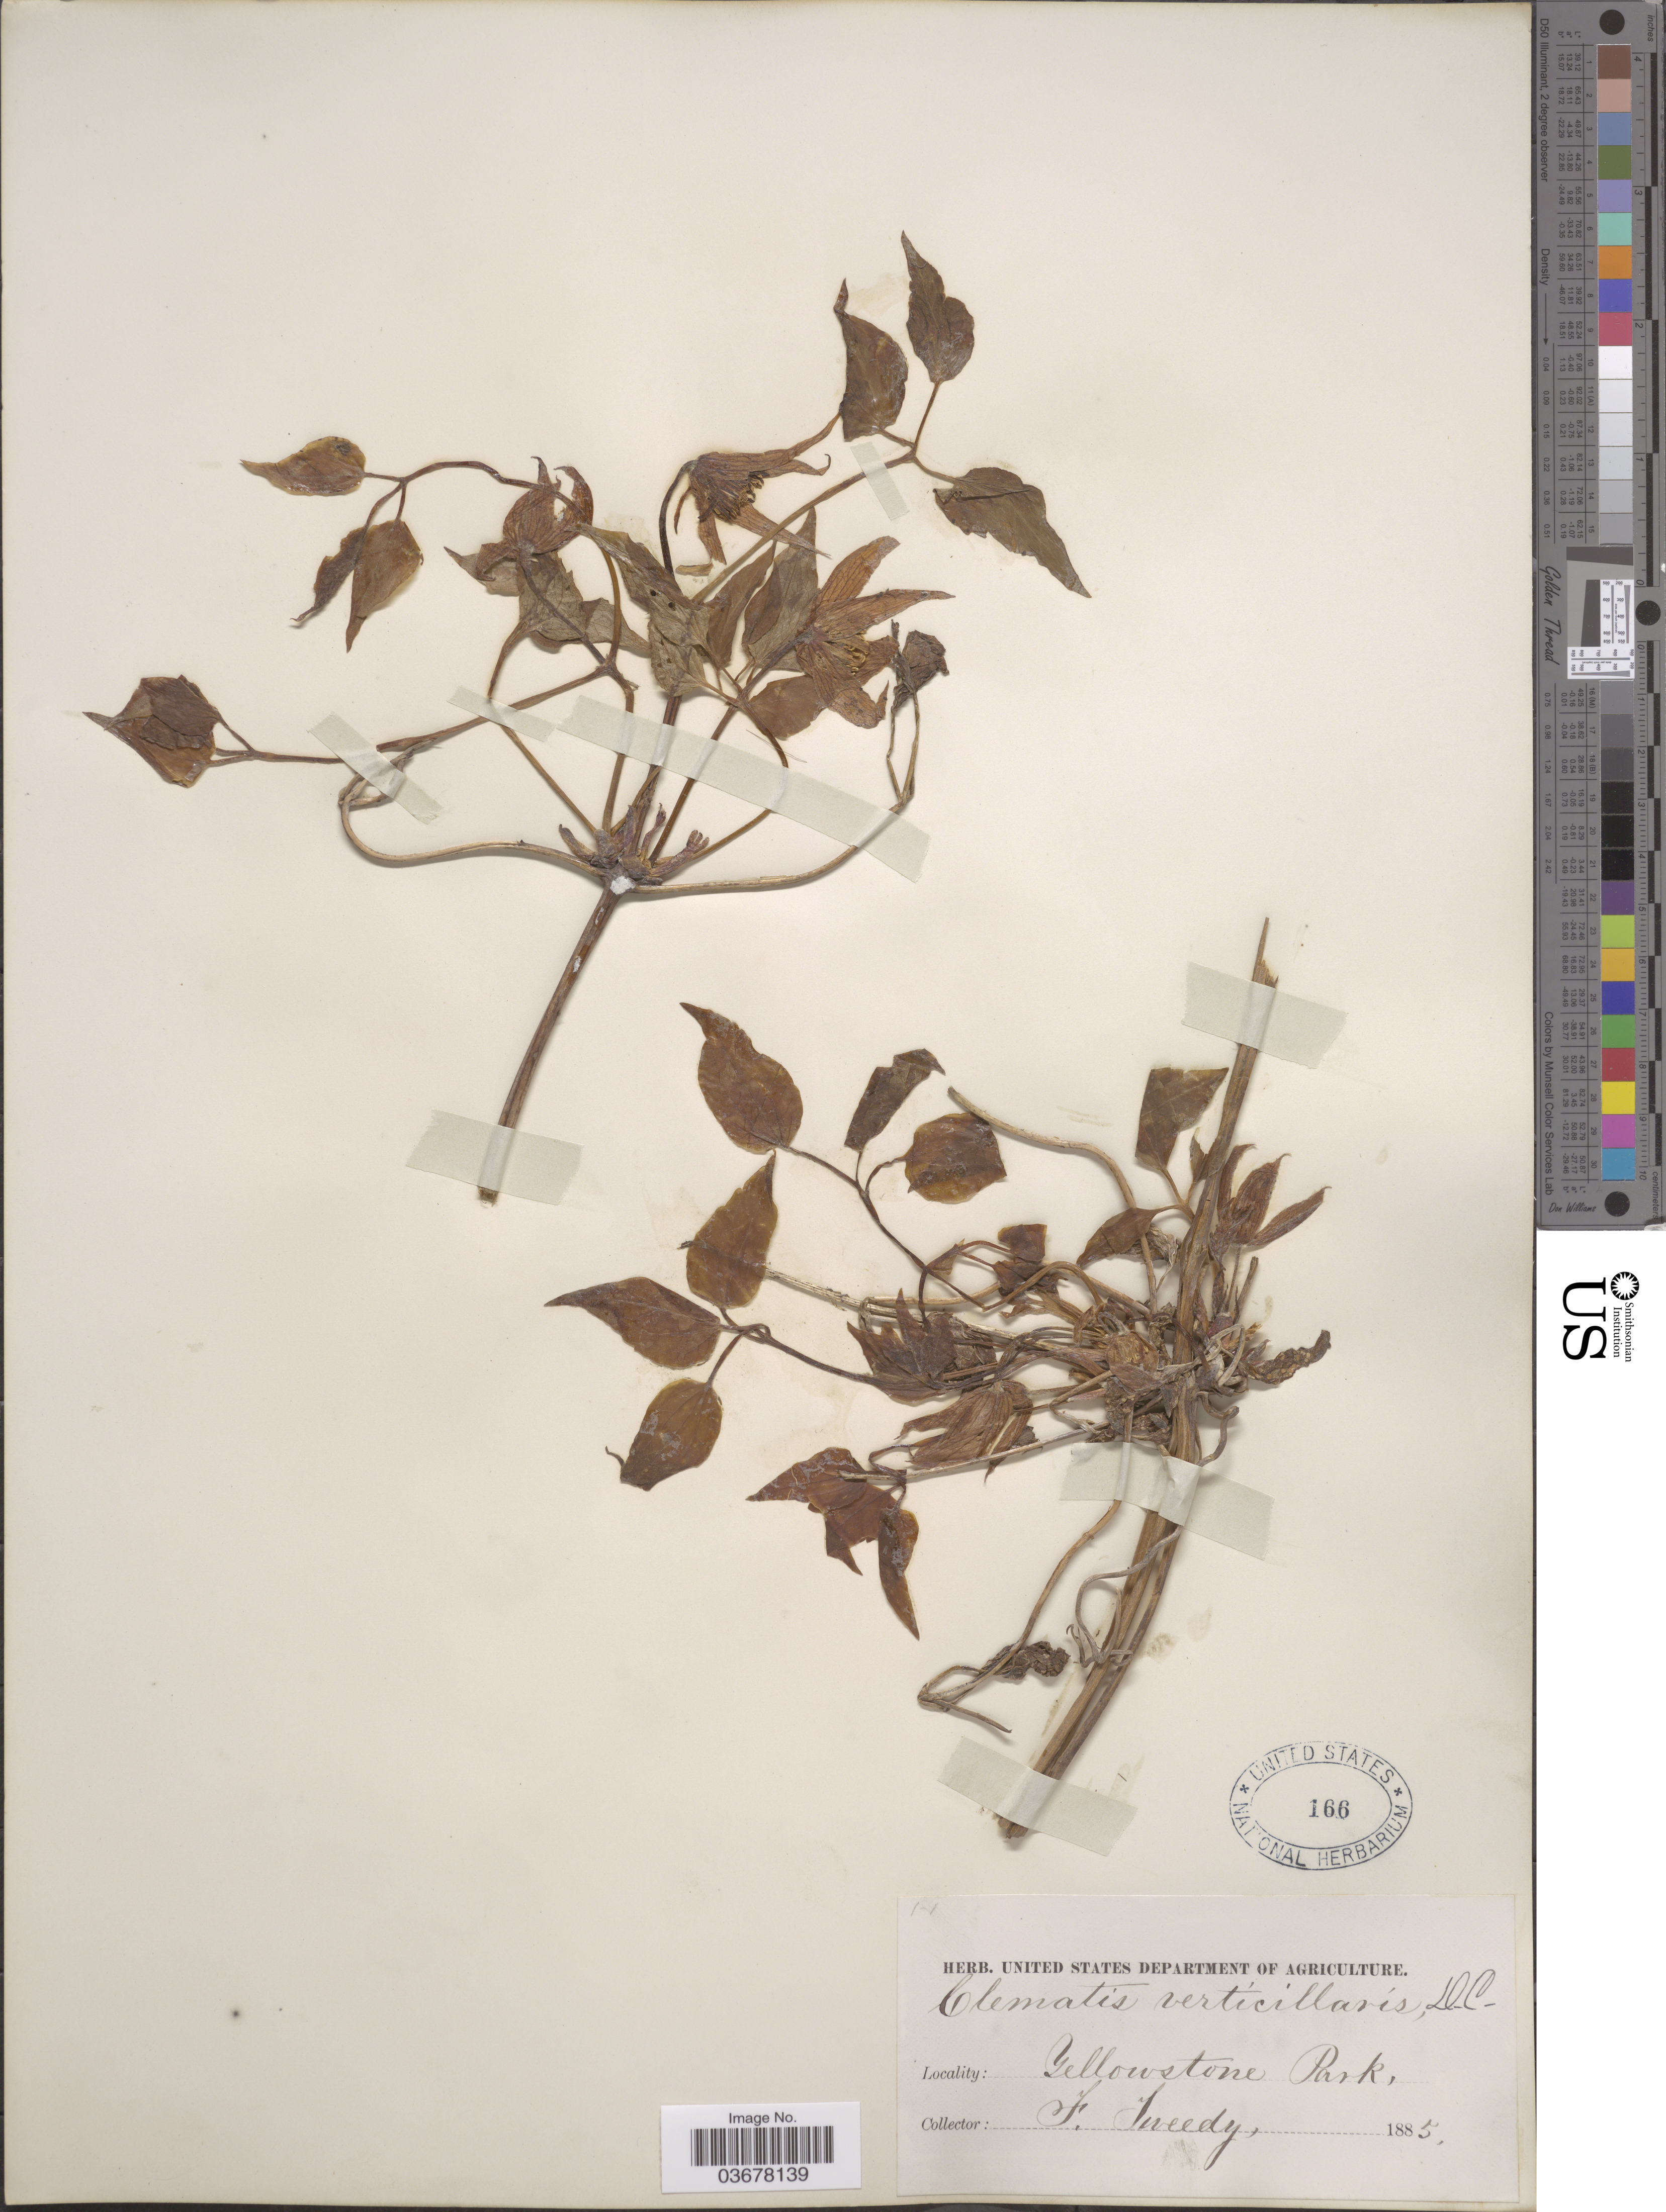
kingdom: Plantae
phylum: Tracheophyta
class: Magnoliopsida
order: Ranunculales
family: Ranunculaceae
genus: Clematis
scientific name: Clematis occidentalis var. grosseserrata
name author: (Rydb.) J.S. Pringle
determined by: Strong, M. T., (US), Smithsonian Institution - National Museum of Natural History (UNITED STATES)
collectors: F. Tweedy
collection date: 1885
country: United States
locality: Yellowstone Park.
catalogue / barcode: US 166